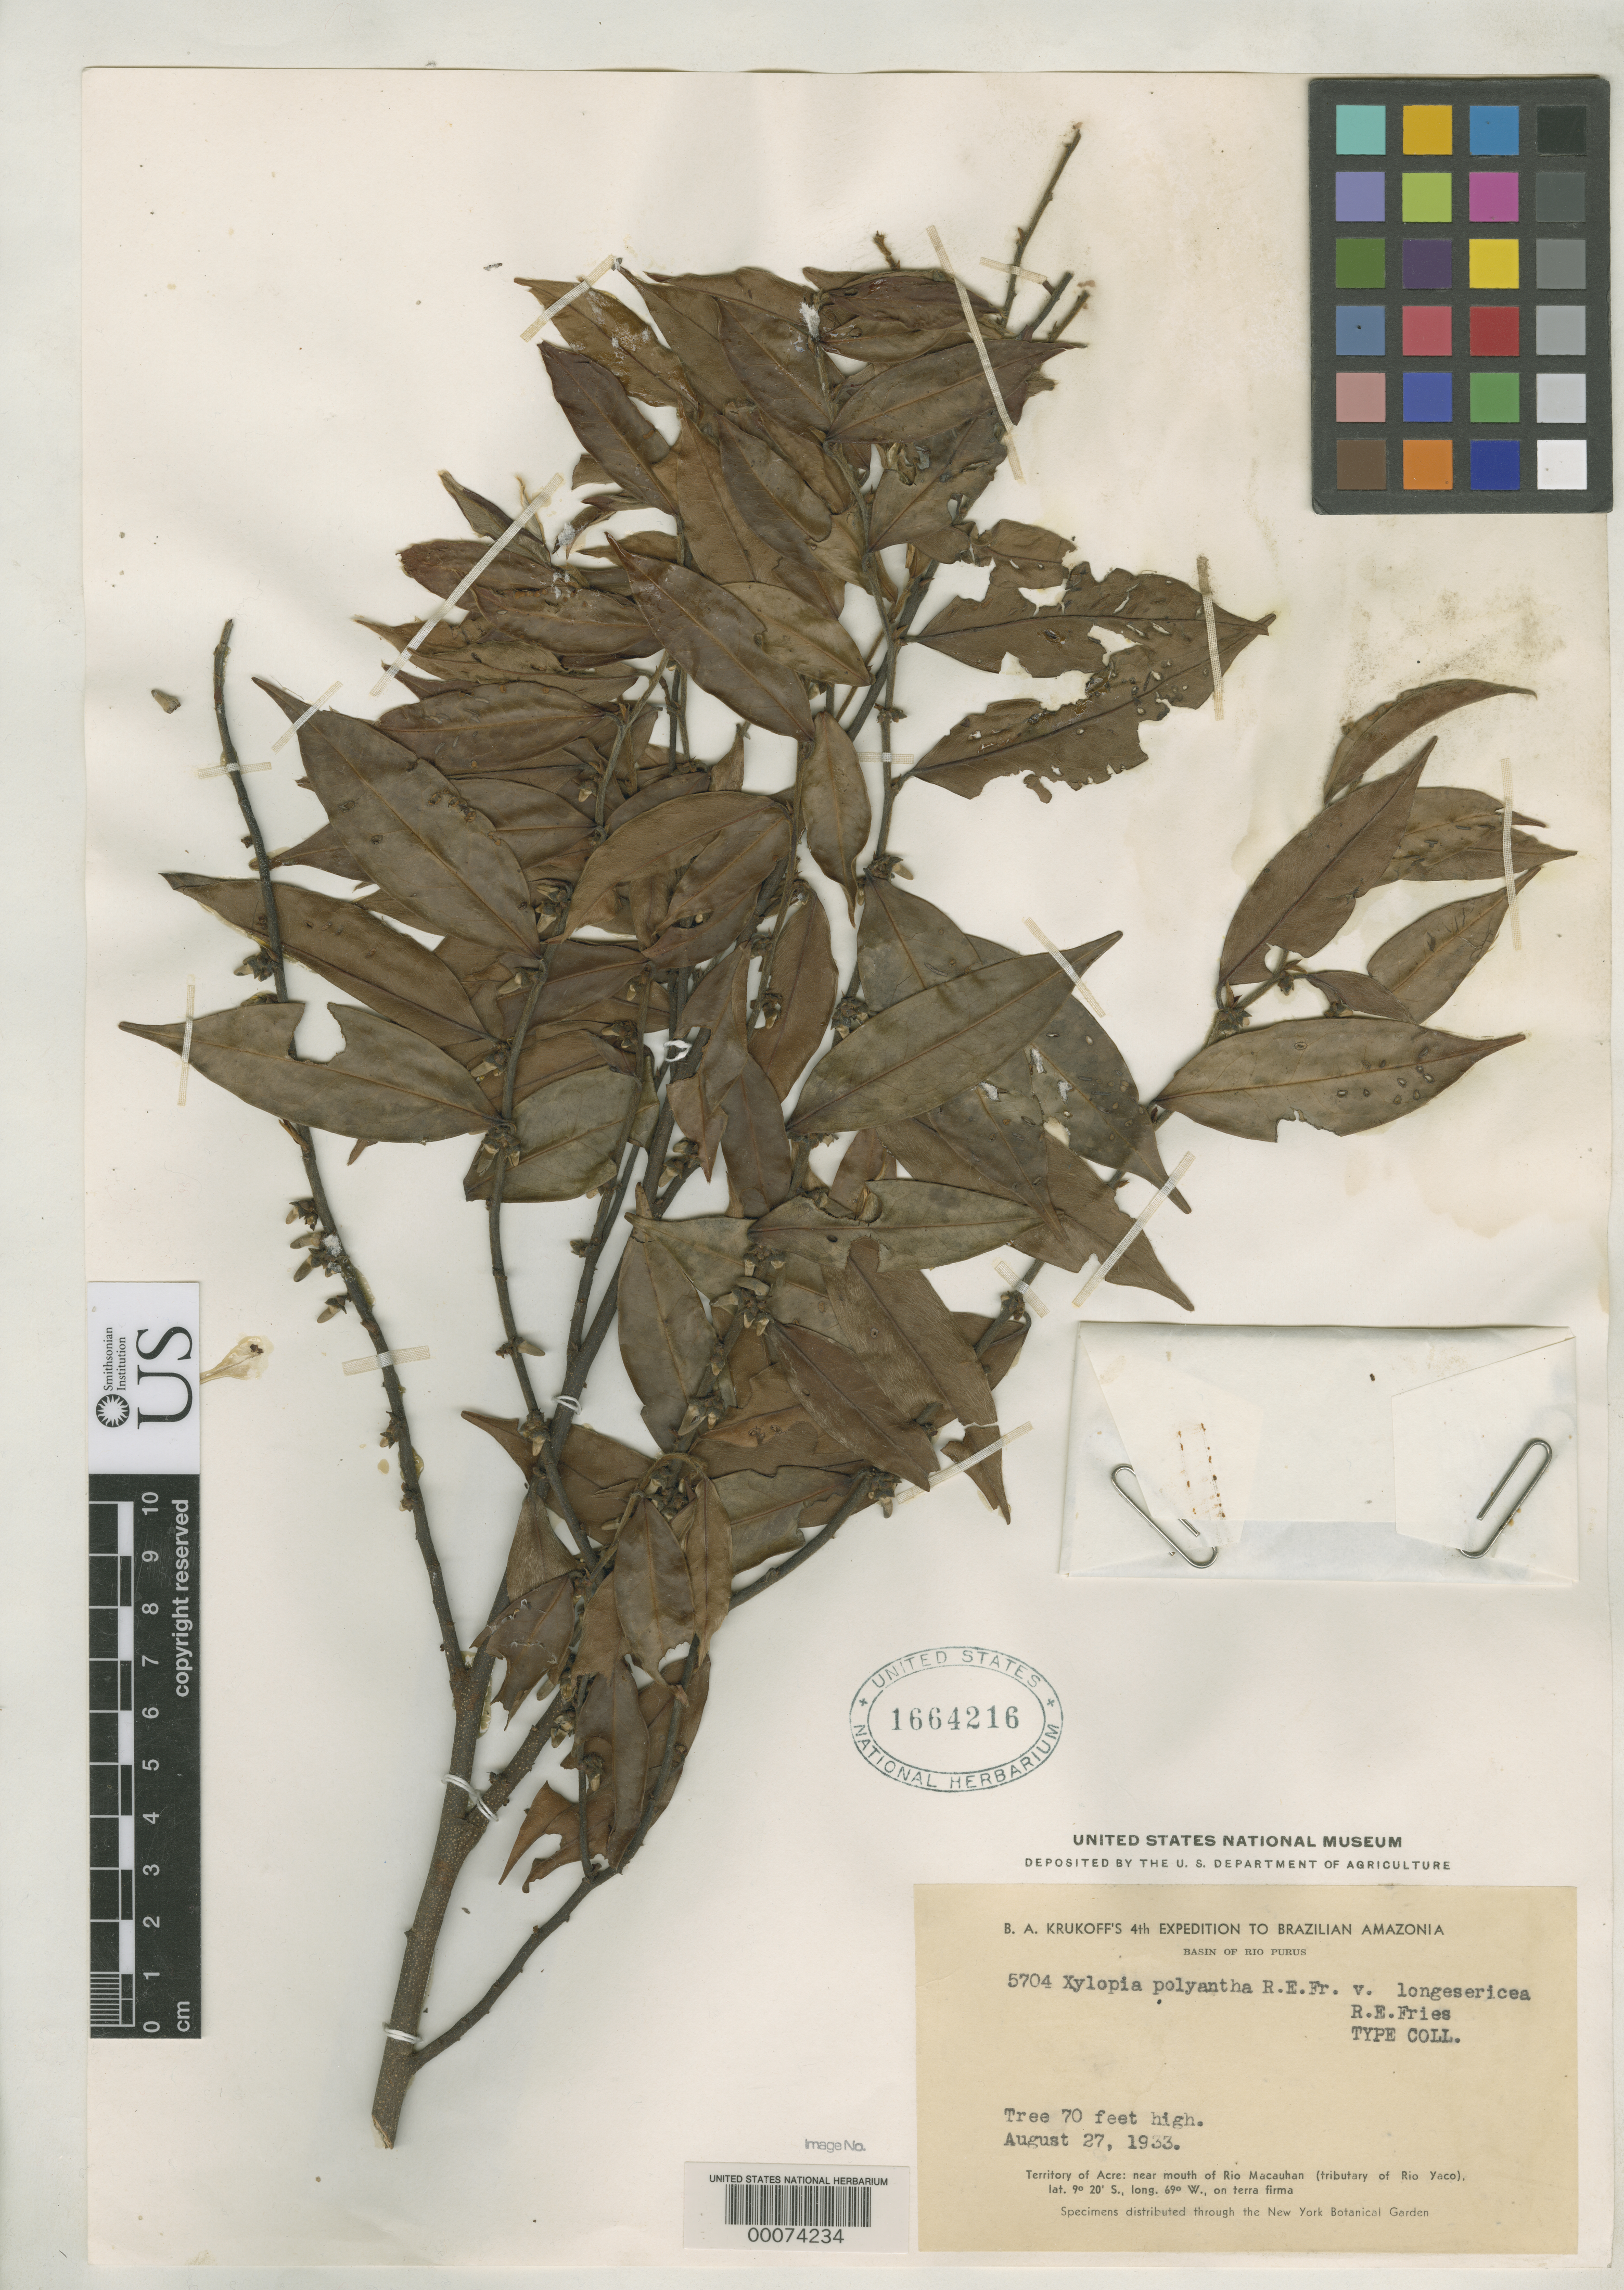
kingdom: Plantae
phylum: Tracheophyta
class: Magnoliopsida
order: Magnoliales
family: Annonaceae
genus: Xylopia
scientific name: Xylopia polyantha var. longesericea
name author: R.E. Fr.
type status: Isotype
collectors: B. A. Krukoff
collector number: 5704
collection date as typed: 27 Aug 1933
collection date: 1933-08-27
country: Brazil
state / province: Acre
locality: Near mouth of Rio Macauhan, tributary of Rio Yaco, basin of Rio Purus.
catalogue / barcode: US 1664216